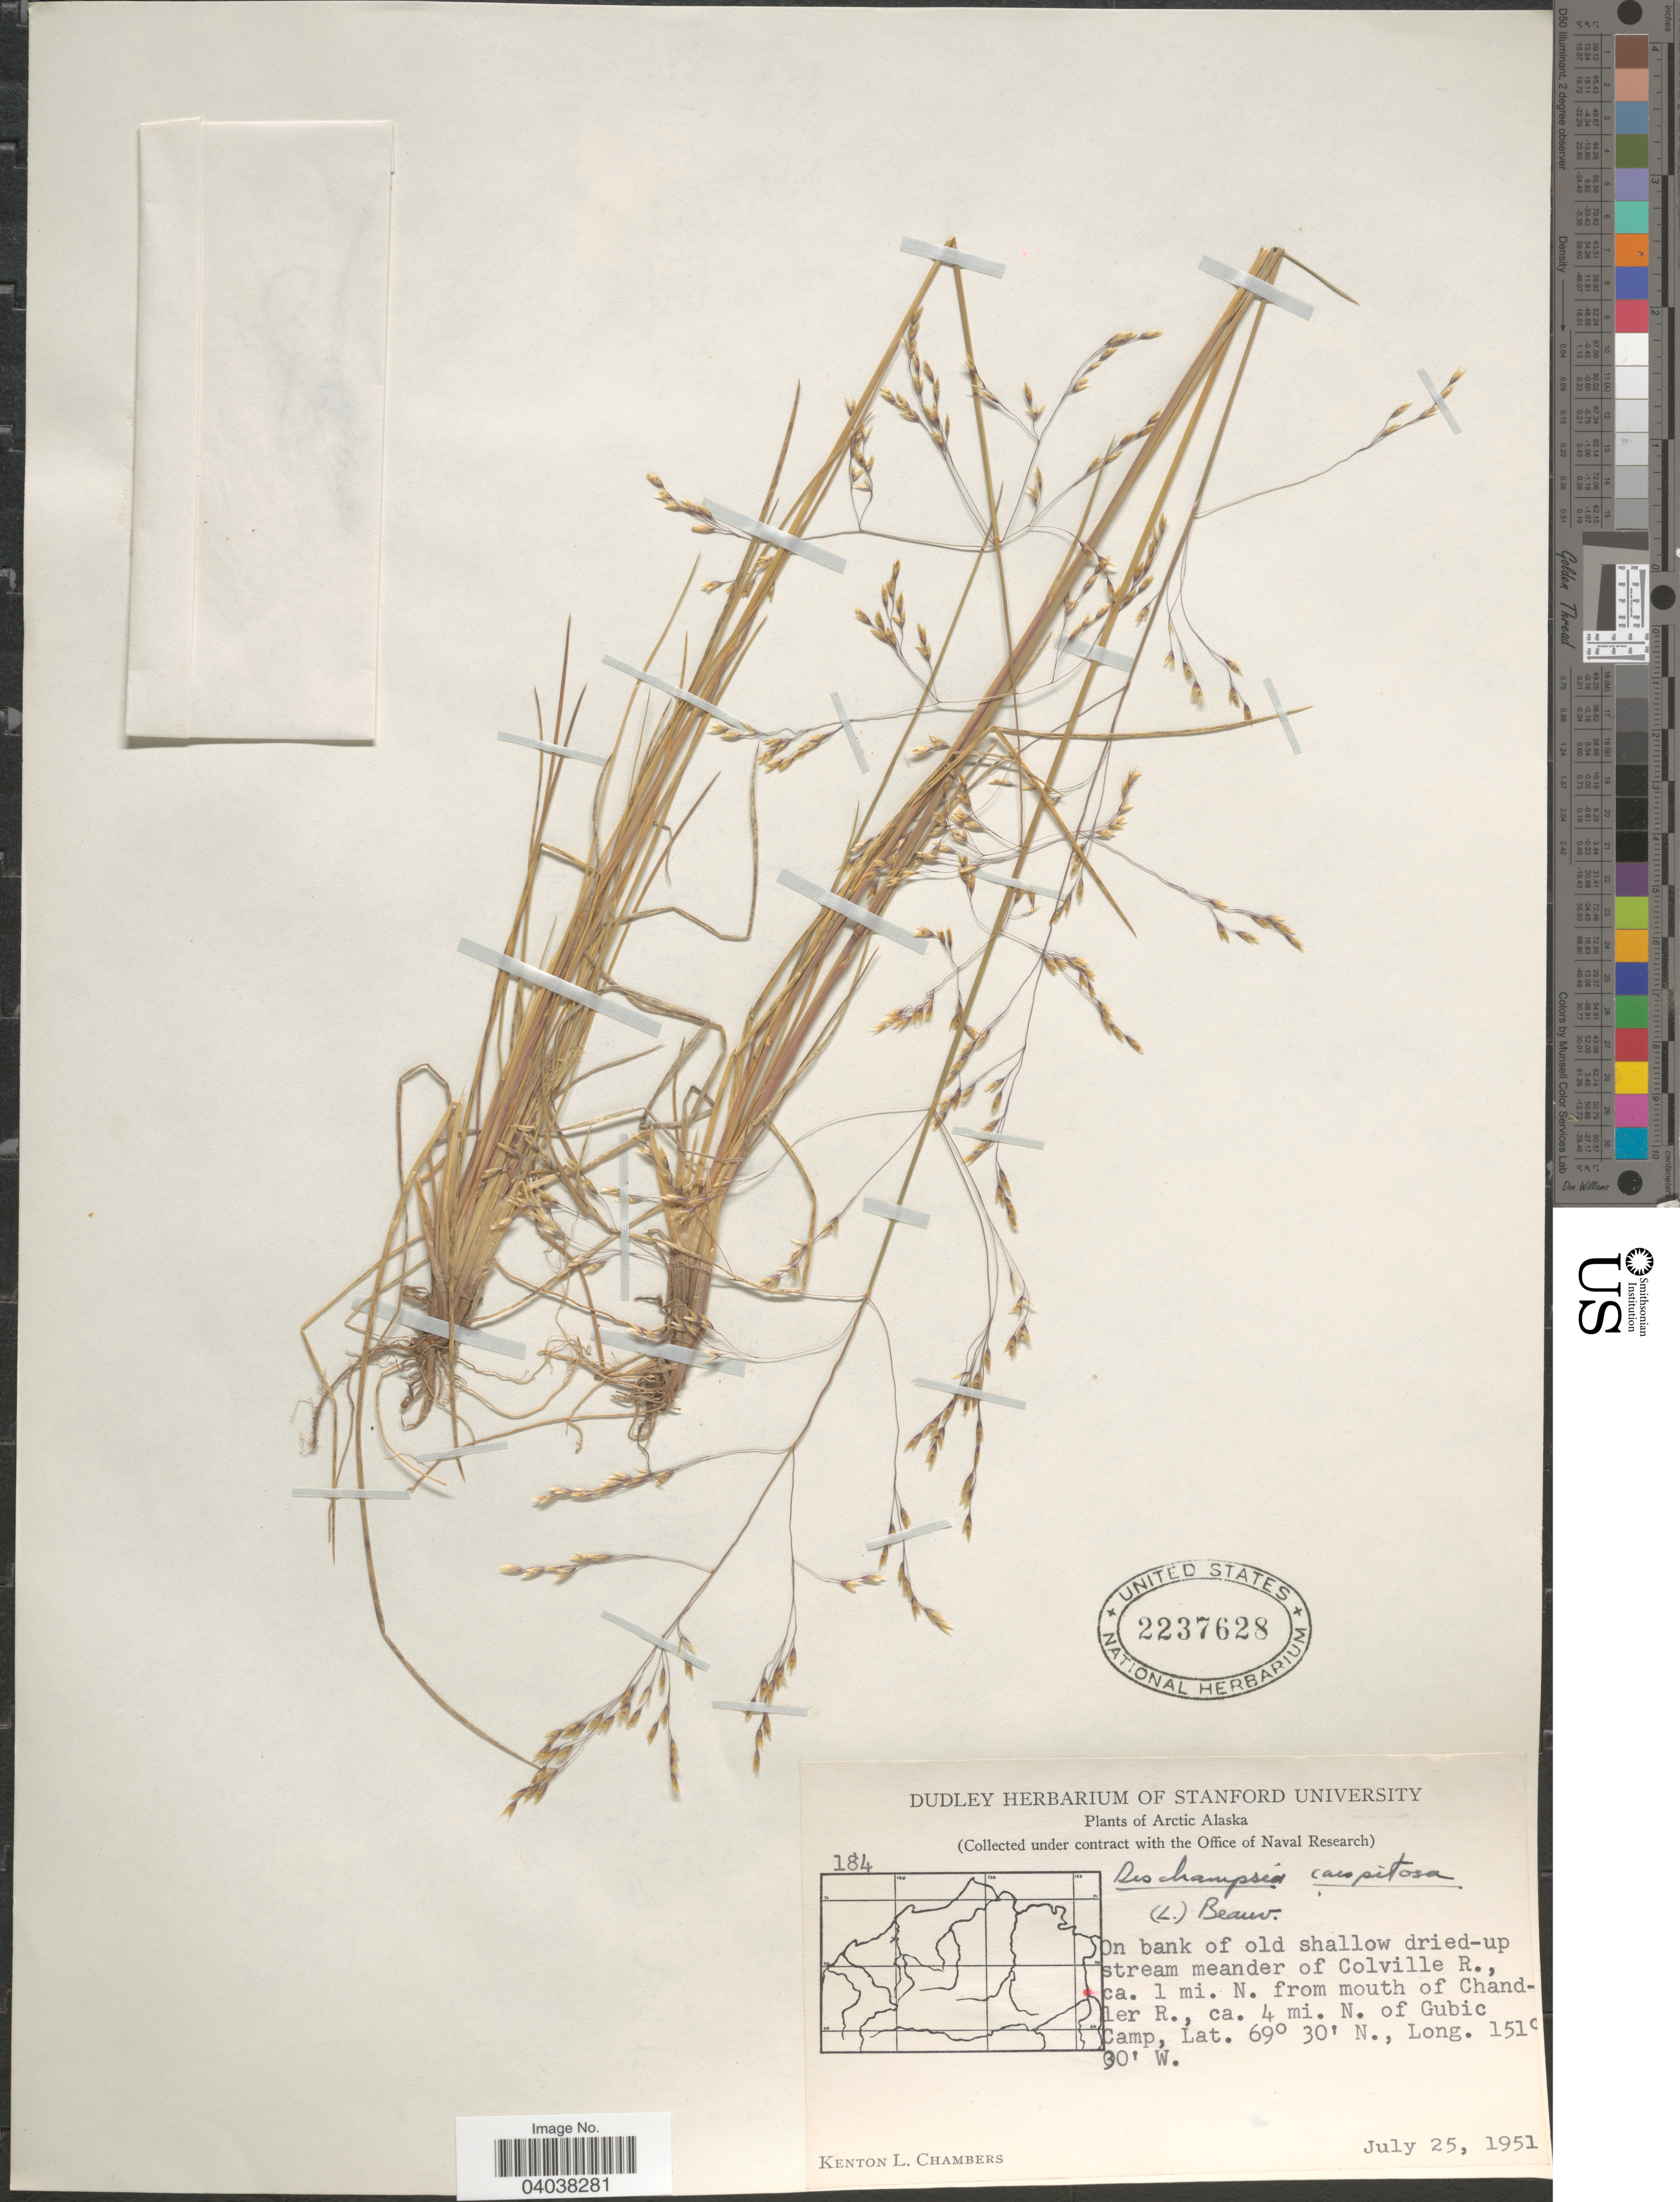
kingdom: Plantae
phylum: Tracheophyta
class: Liliopsida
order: Poales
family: Poaceae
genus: Deschampsia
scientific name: Deschampsia cespitosa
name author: (L.) P. Beauv.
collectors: K. L. Chambers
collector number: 184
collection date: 1951-07-25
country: United States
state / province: Alaska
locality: Arctic Alaska. On bank of old shallow dried-up stream meander of Colville R., ca. 1 mi. N. from mouth of Chandler R., ca. 4 mi. N. of Gubic Camp.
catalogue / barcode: US 2237628